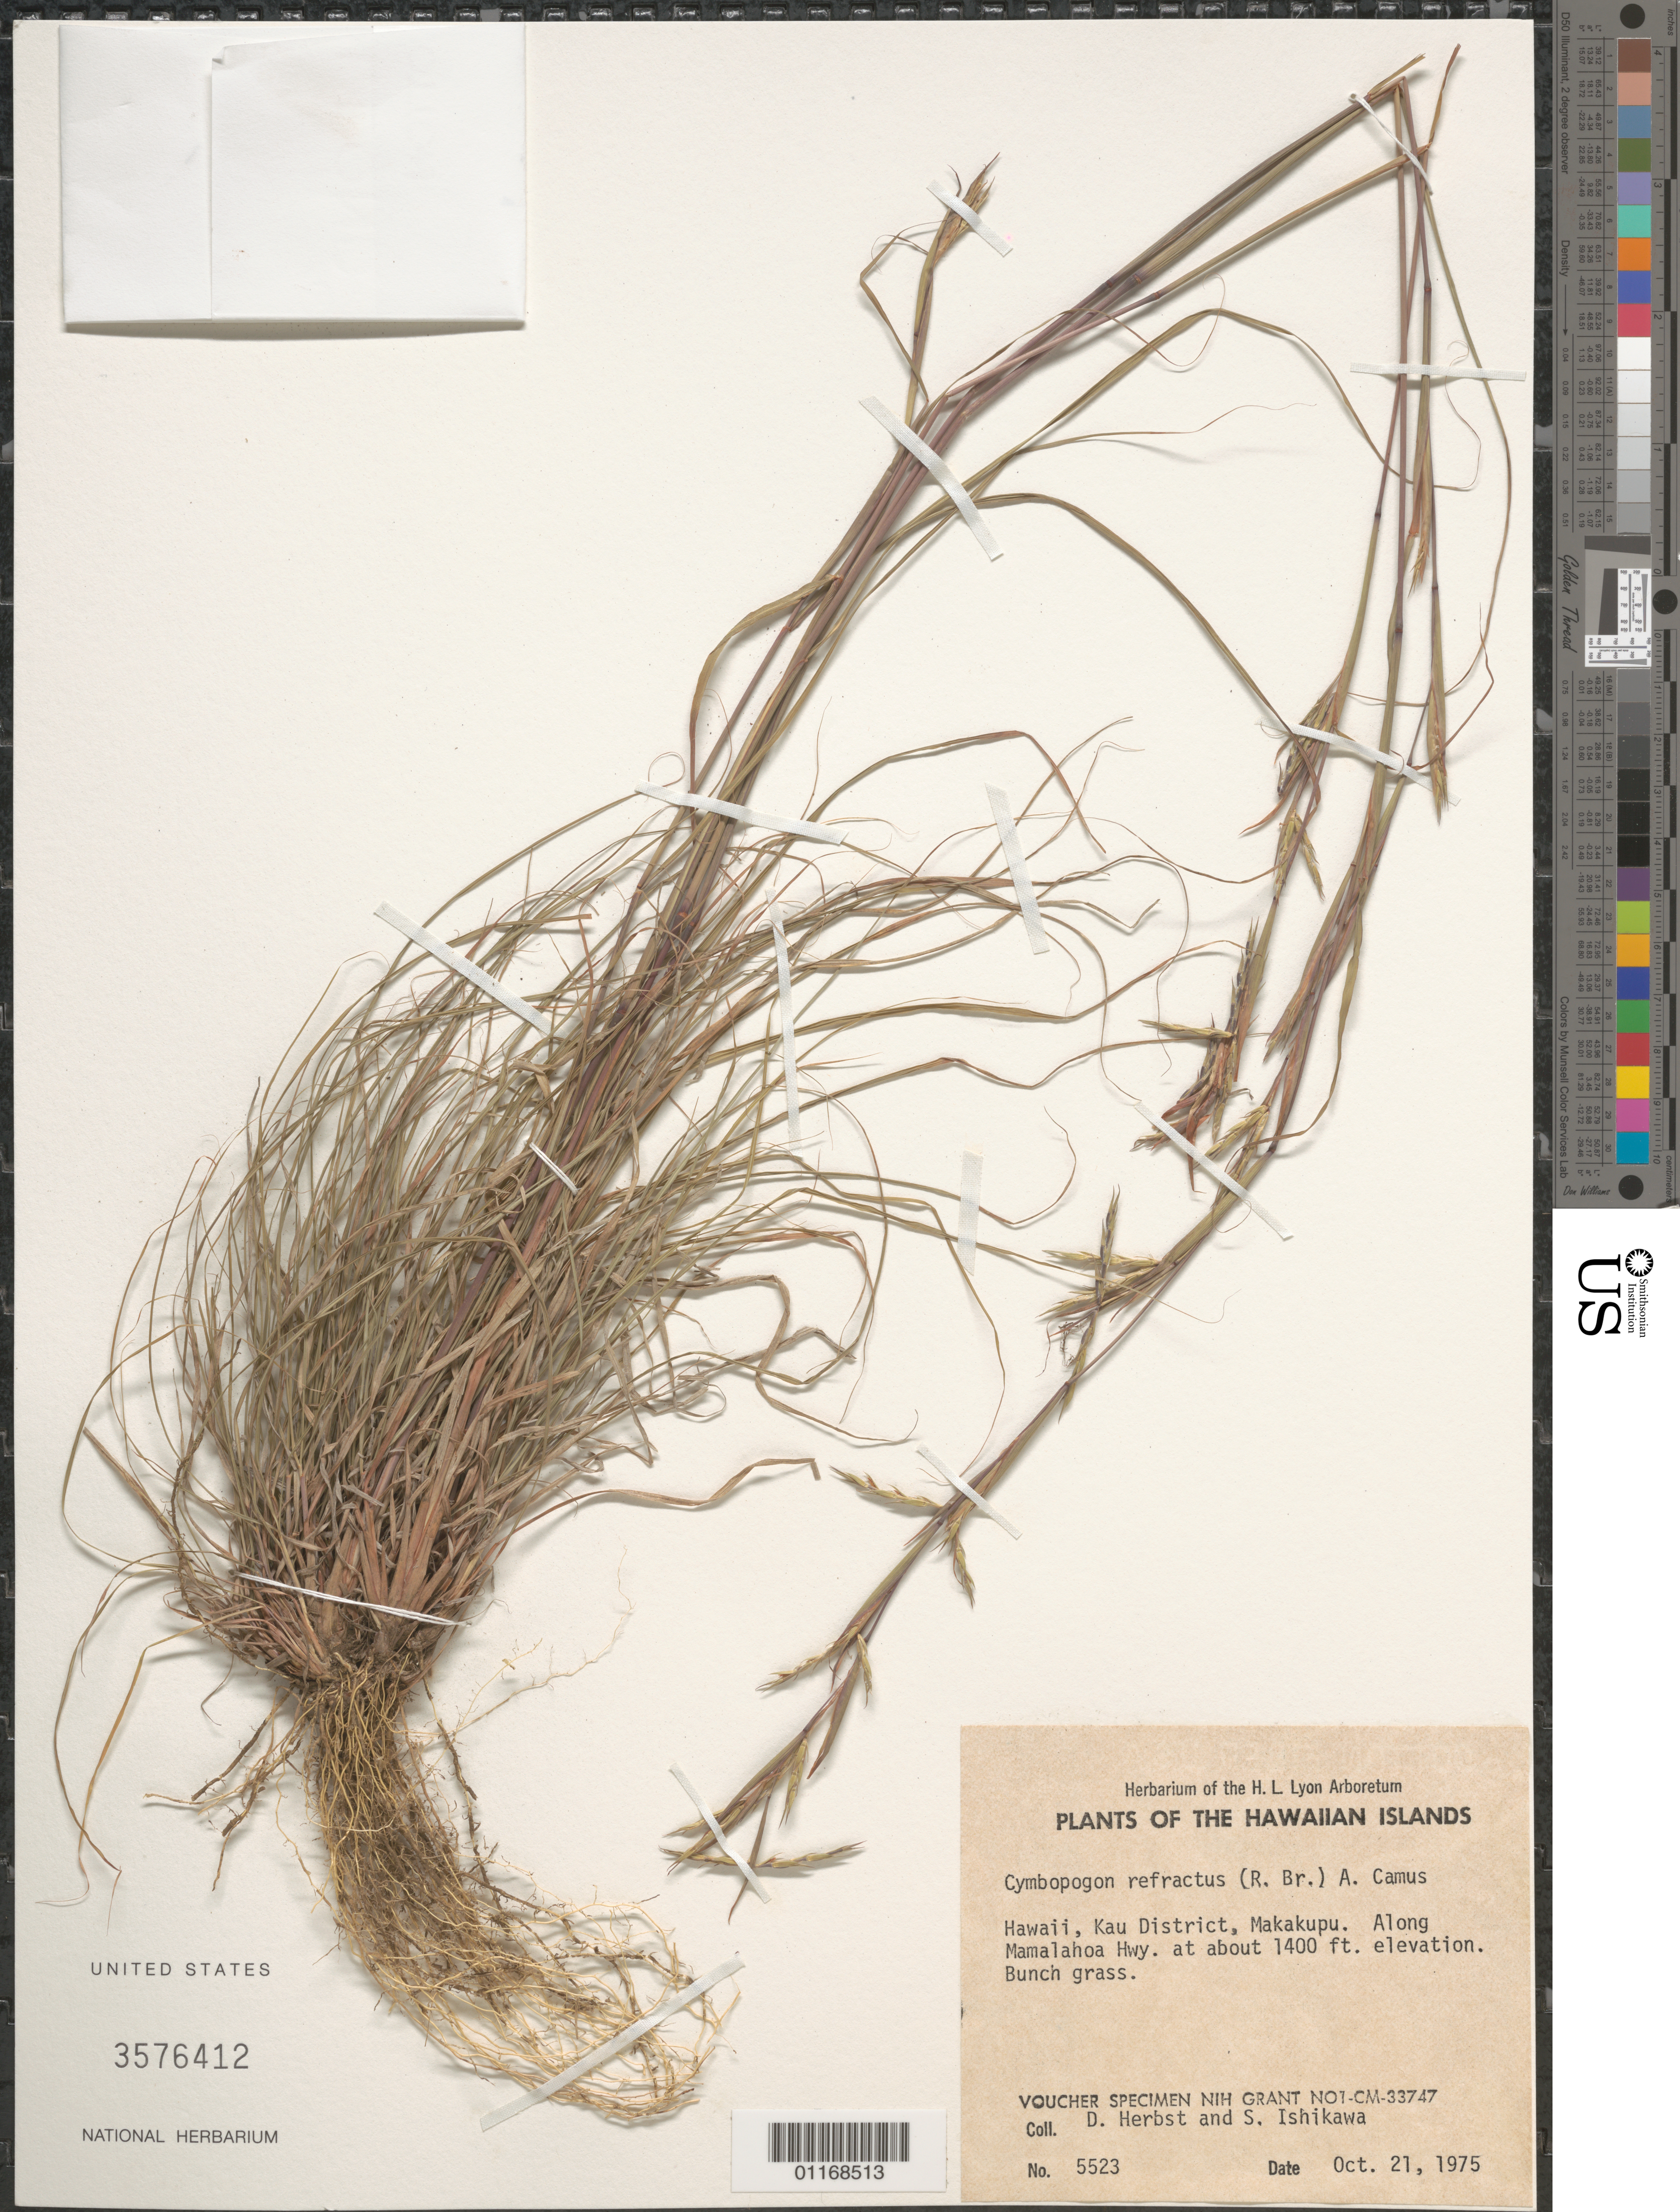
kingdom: Plantae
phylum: Tracheophyta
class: Liliopsida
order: Poales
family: Poaceae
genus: Cymbopogon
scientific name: Cymbopogon refractus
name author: (R. Br.) A. Camus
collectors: D. R. Herbst & G. Spence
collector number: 5523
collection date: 1975-10-21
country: United States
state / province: Hawaii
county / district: Hawaii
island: Hawaii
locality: Kau District, Makakupu, along Mamalahoa Hwy.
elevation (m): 427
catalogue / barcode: US 3576412